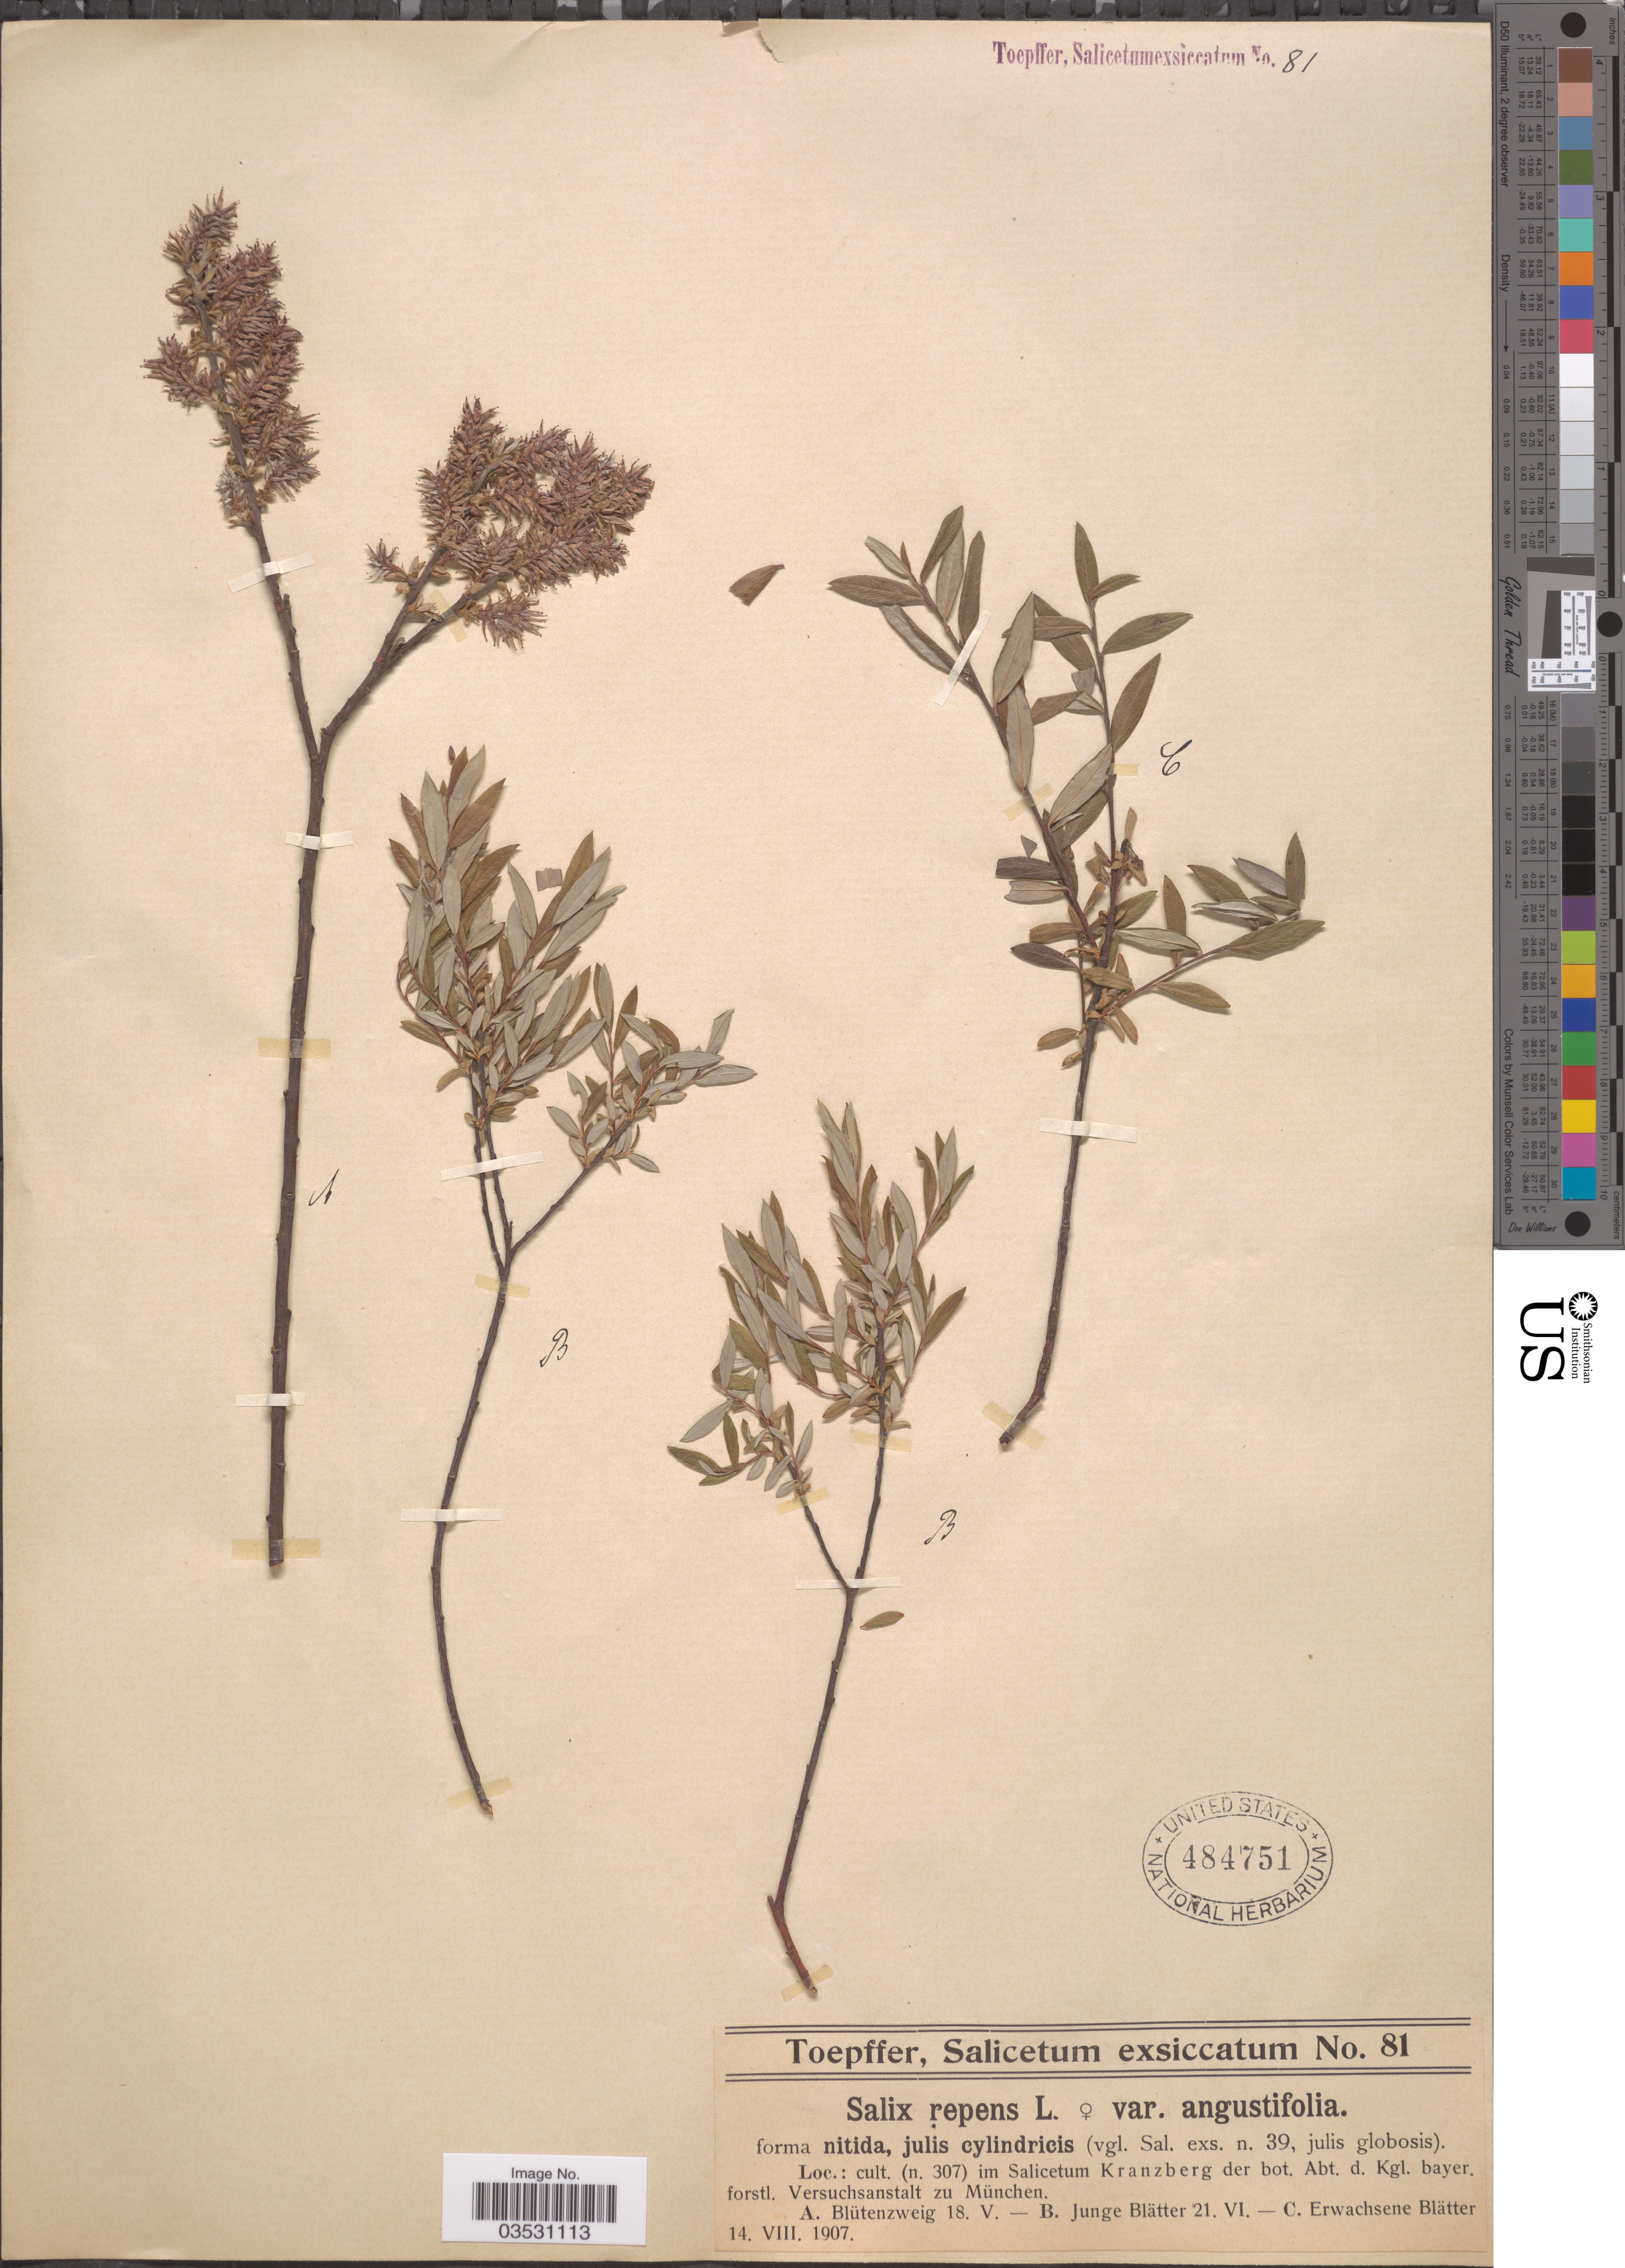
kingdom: Plantae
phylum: Tracheophyta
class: Magnoliopsida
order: Malpighiales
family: Salicaceae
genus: Salix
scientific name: Salix repens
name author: L.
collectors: A. Toepffer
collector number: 81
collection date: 1907-05-18/1907-08-14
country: Germany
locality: Cult. (n. 307) im Salicetum Kranzberg der bot. Abt. d. Kgl. bayer. forstl. Versuchsanstalt zu München.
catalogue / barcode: US 484751